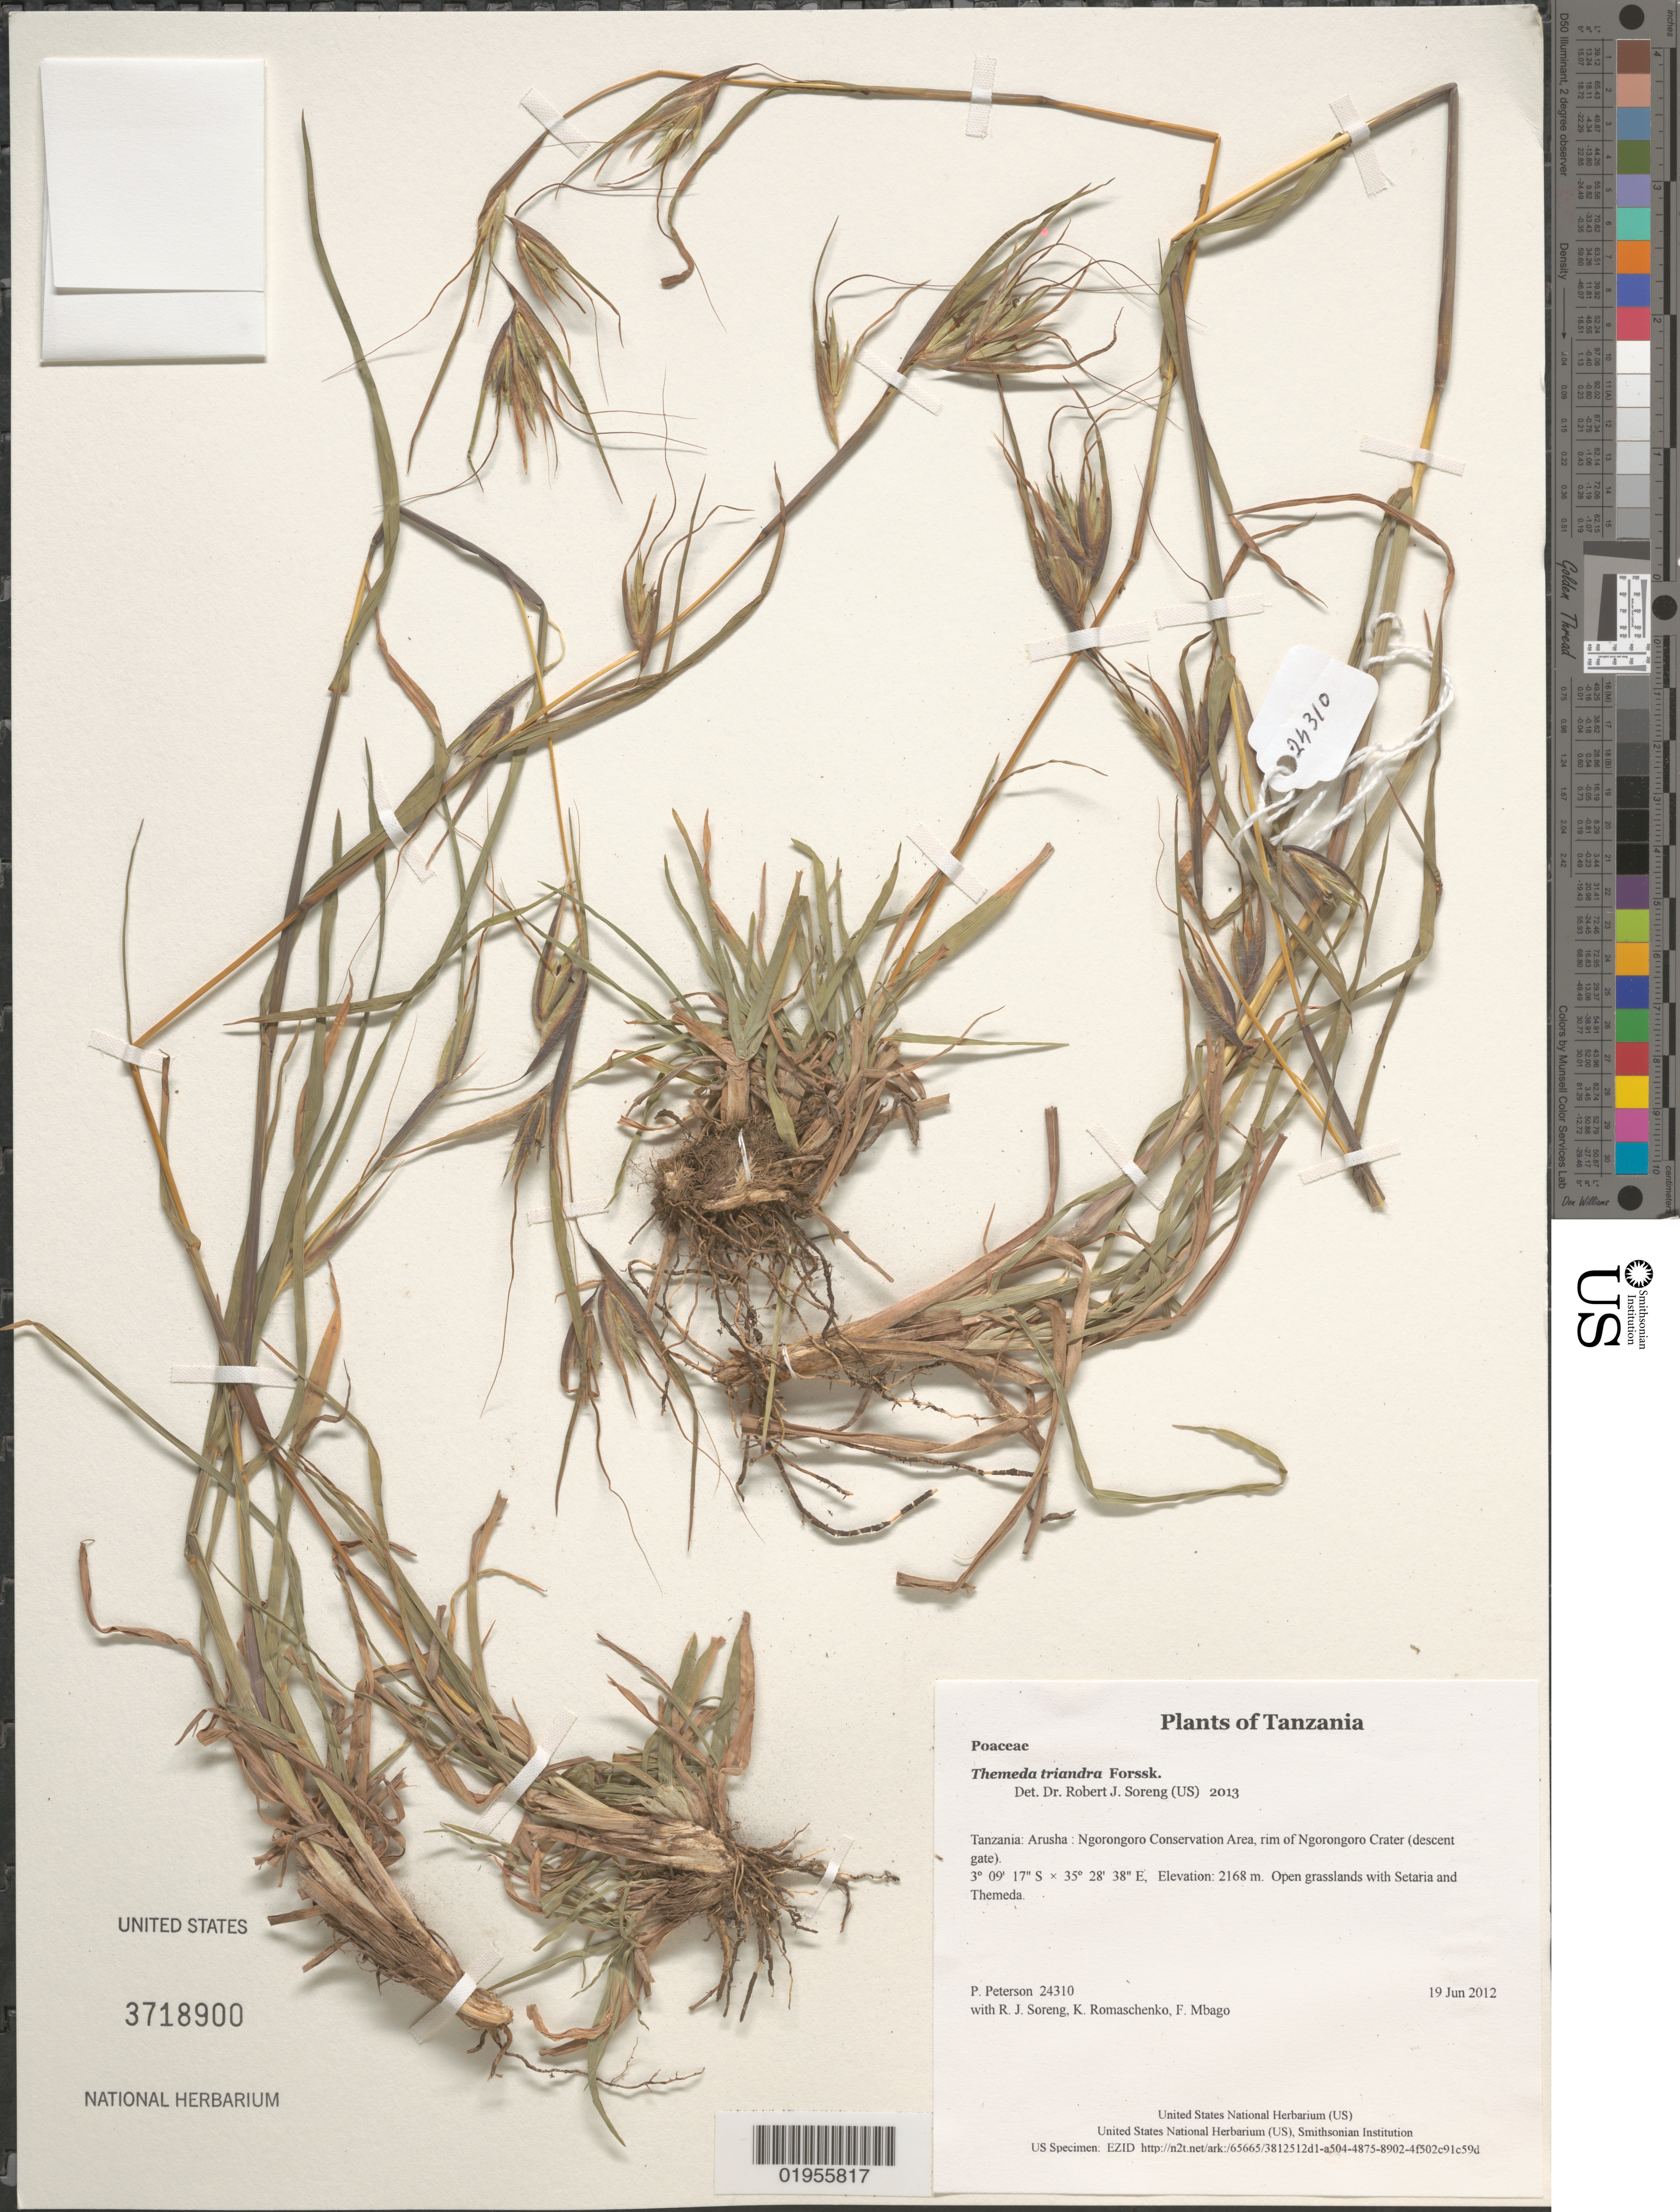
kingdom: Plantae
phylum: Tracheophyta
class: Liliopsida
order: Poales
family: Poaceae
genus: Themeda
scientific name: Themeda triandra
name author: Forssk.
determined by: Soreng, Robert J., Research Associate (BOT), Smithsonian Institution - National Museum of Natural History (UNITED STATES)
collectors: P. M. Peterson, R. J. Soreng, K. Romaschenko & F. Mbago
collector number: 24310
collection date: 2012-06-19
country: Tanzania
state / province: Arusha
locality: Ngorongoro Conservation Area, rim of Ngorongoro Crater (descent gate).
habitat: Open grasslands with Setaria and Themeda.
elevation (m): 2168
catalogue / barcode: US 3718900